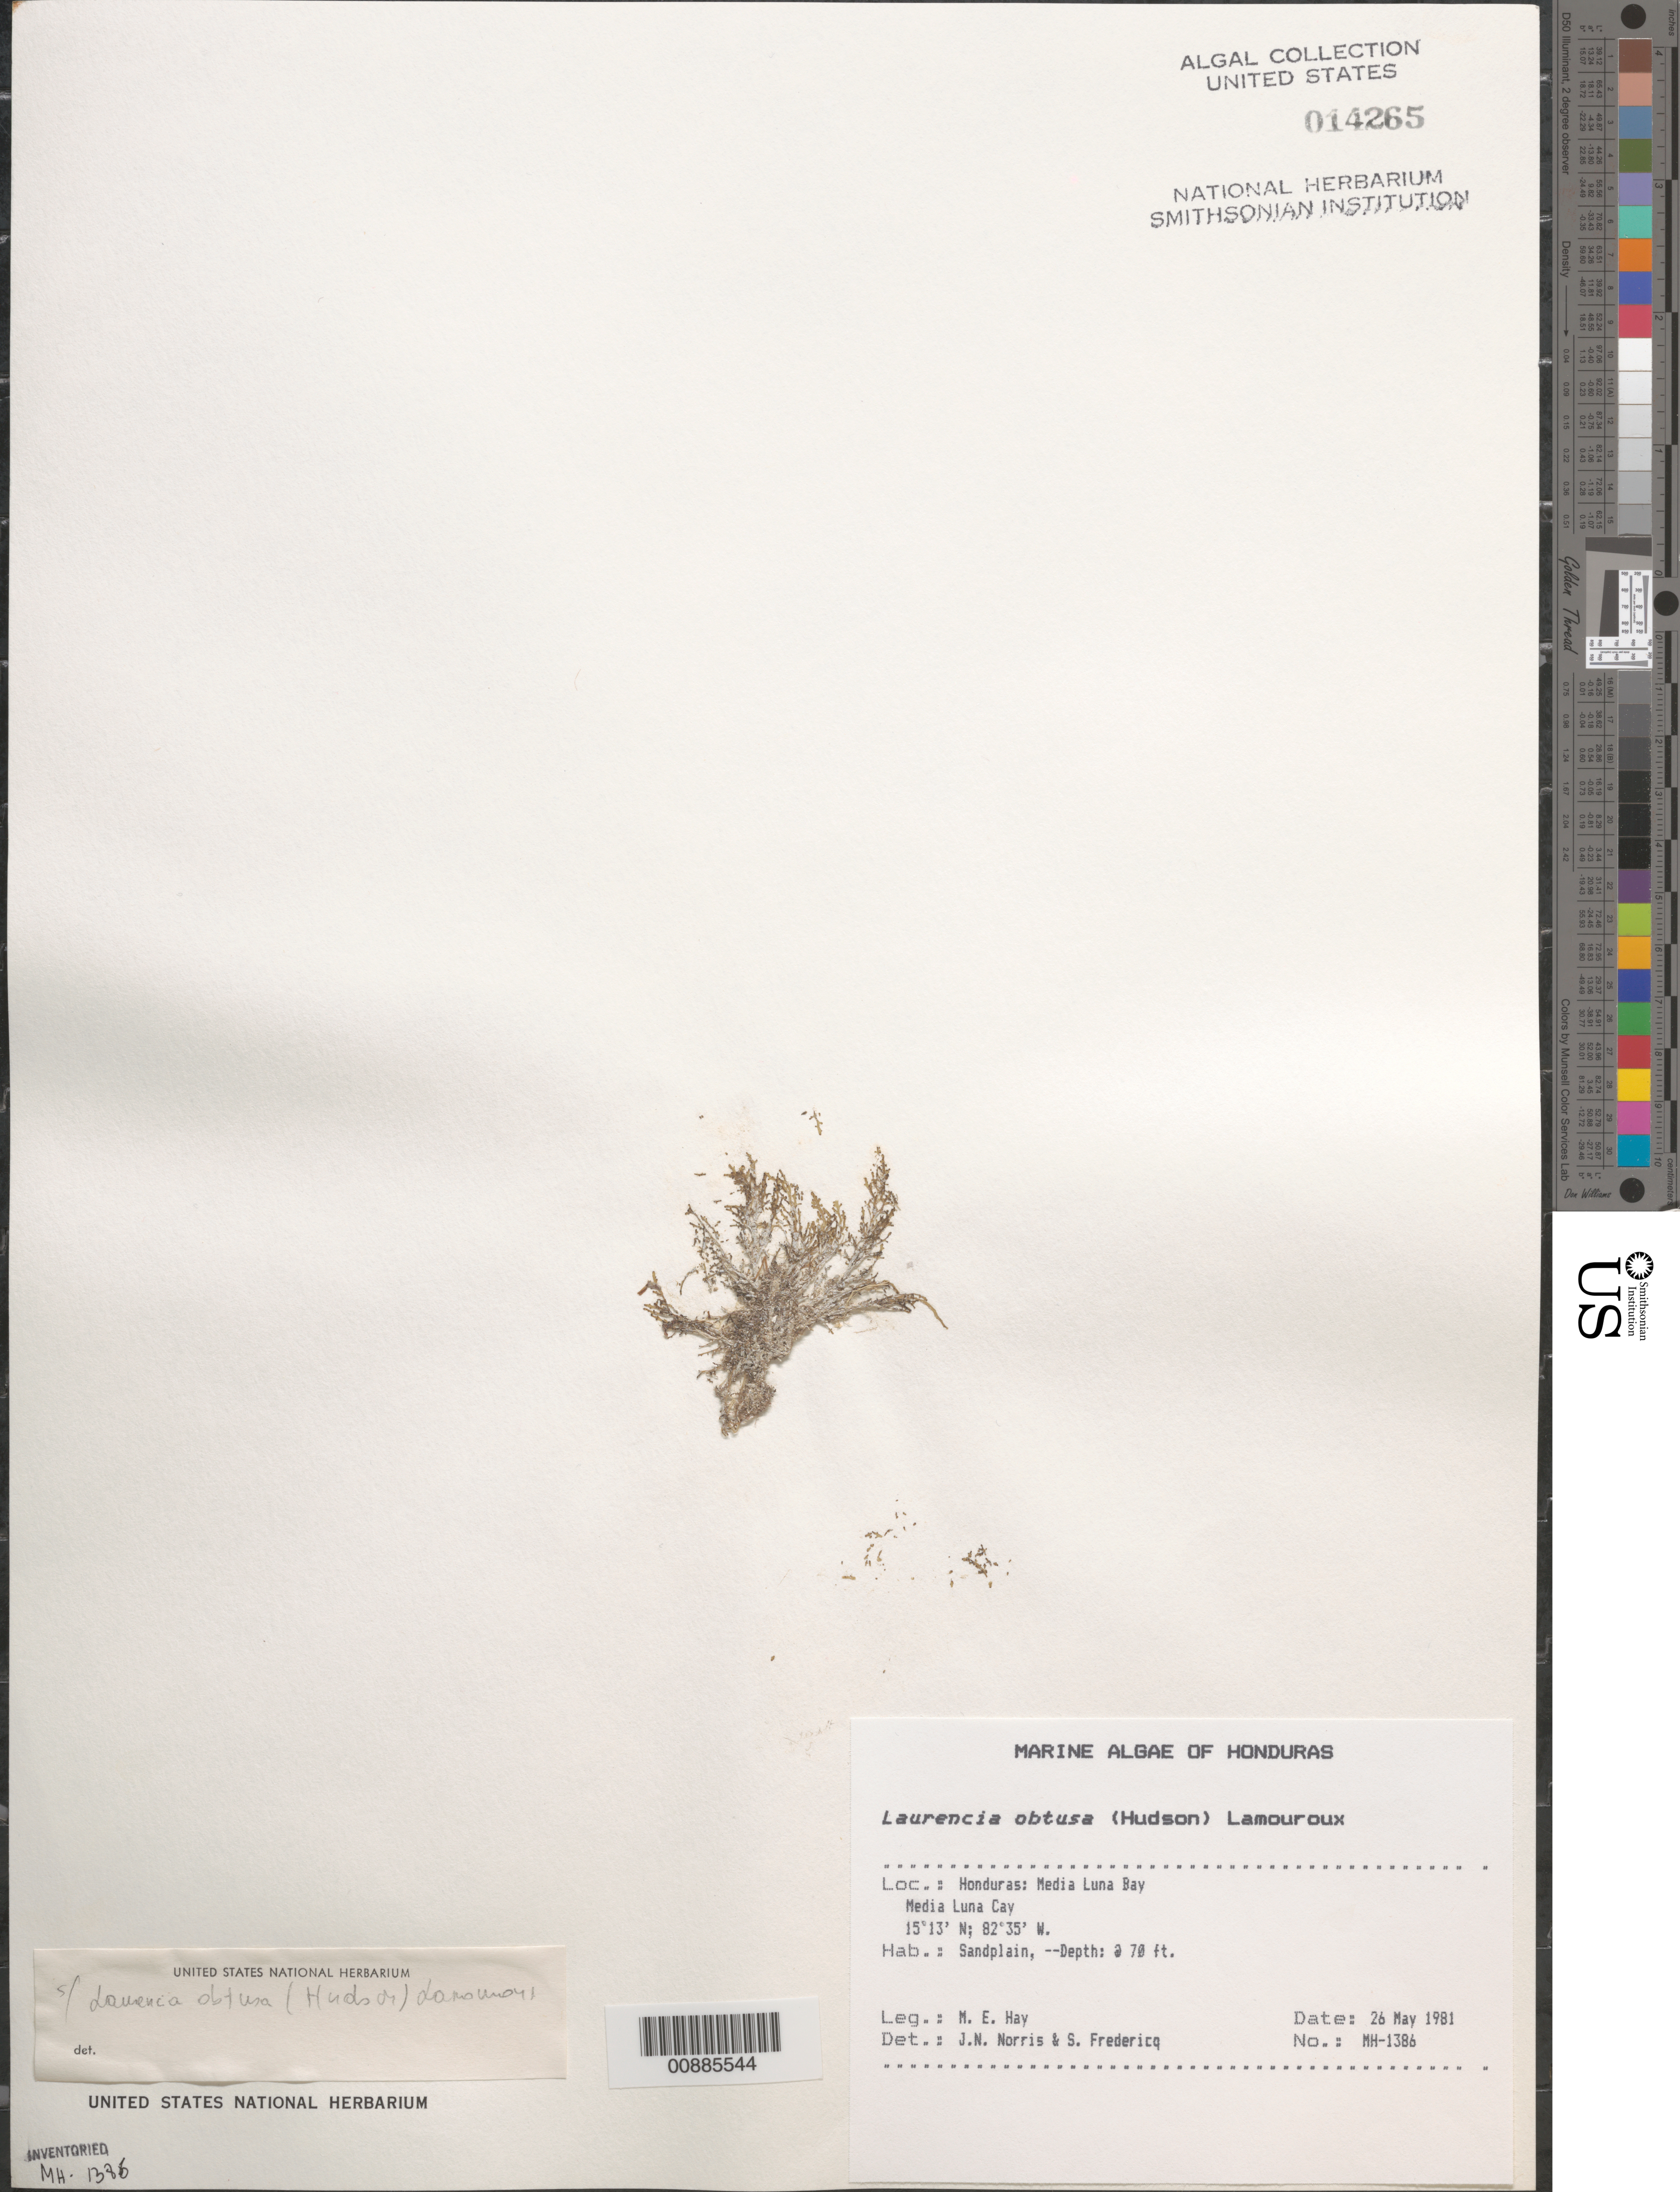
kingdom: Plantae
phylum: Rhodophyta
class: Florideophyceae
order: Ceramiales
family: Rhodomelaceae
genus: Laurencia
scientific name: Laurencia obtusa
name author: (Huds.) J.V.Lamouroux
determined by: Norris, J. N.; Fredericq, S.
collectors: M. E. Hay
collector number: MEH-1386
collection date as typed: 26 May 1981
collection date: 1981-05-26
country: Honduras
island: Media Luna Cay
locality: Media Luna Bay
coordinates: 15 13' N, 82 35' W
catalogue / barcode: US 14265